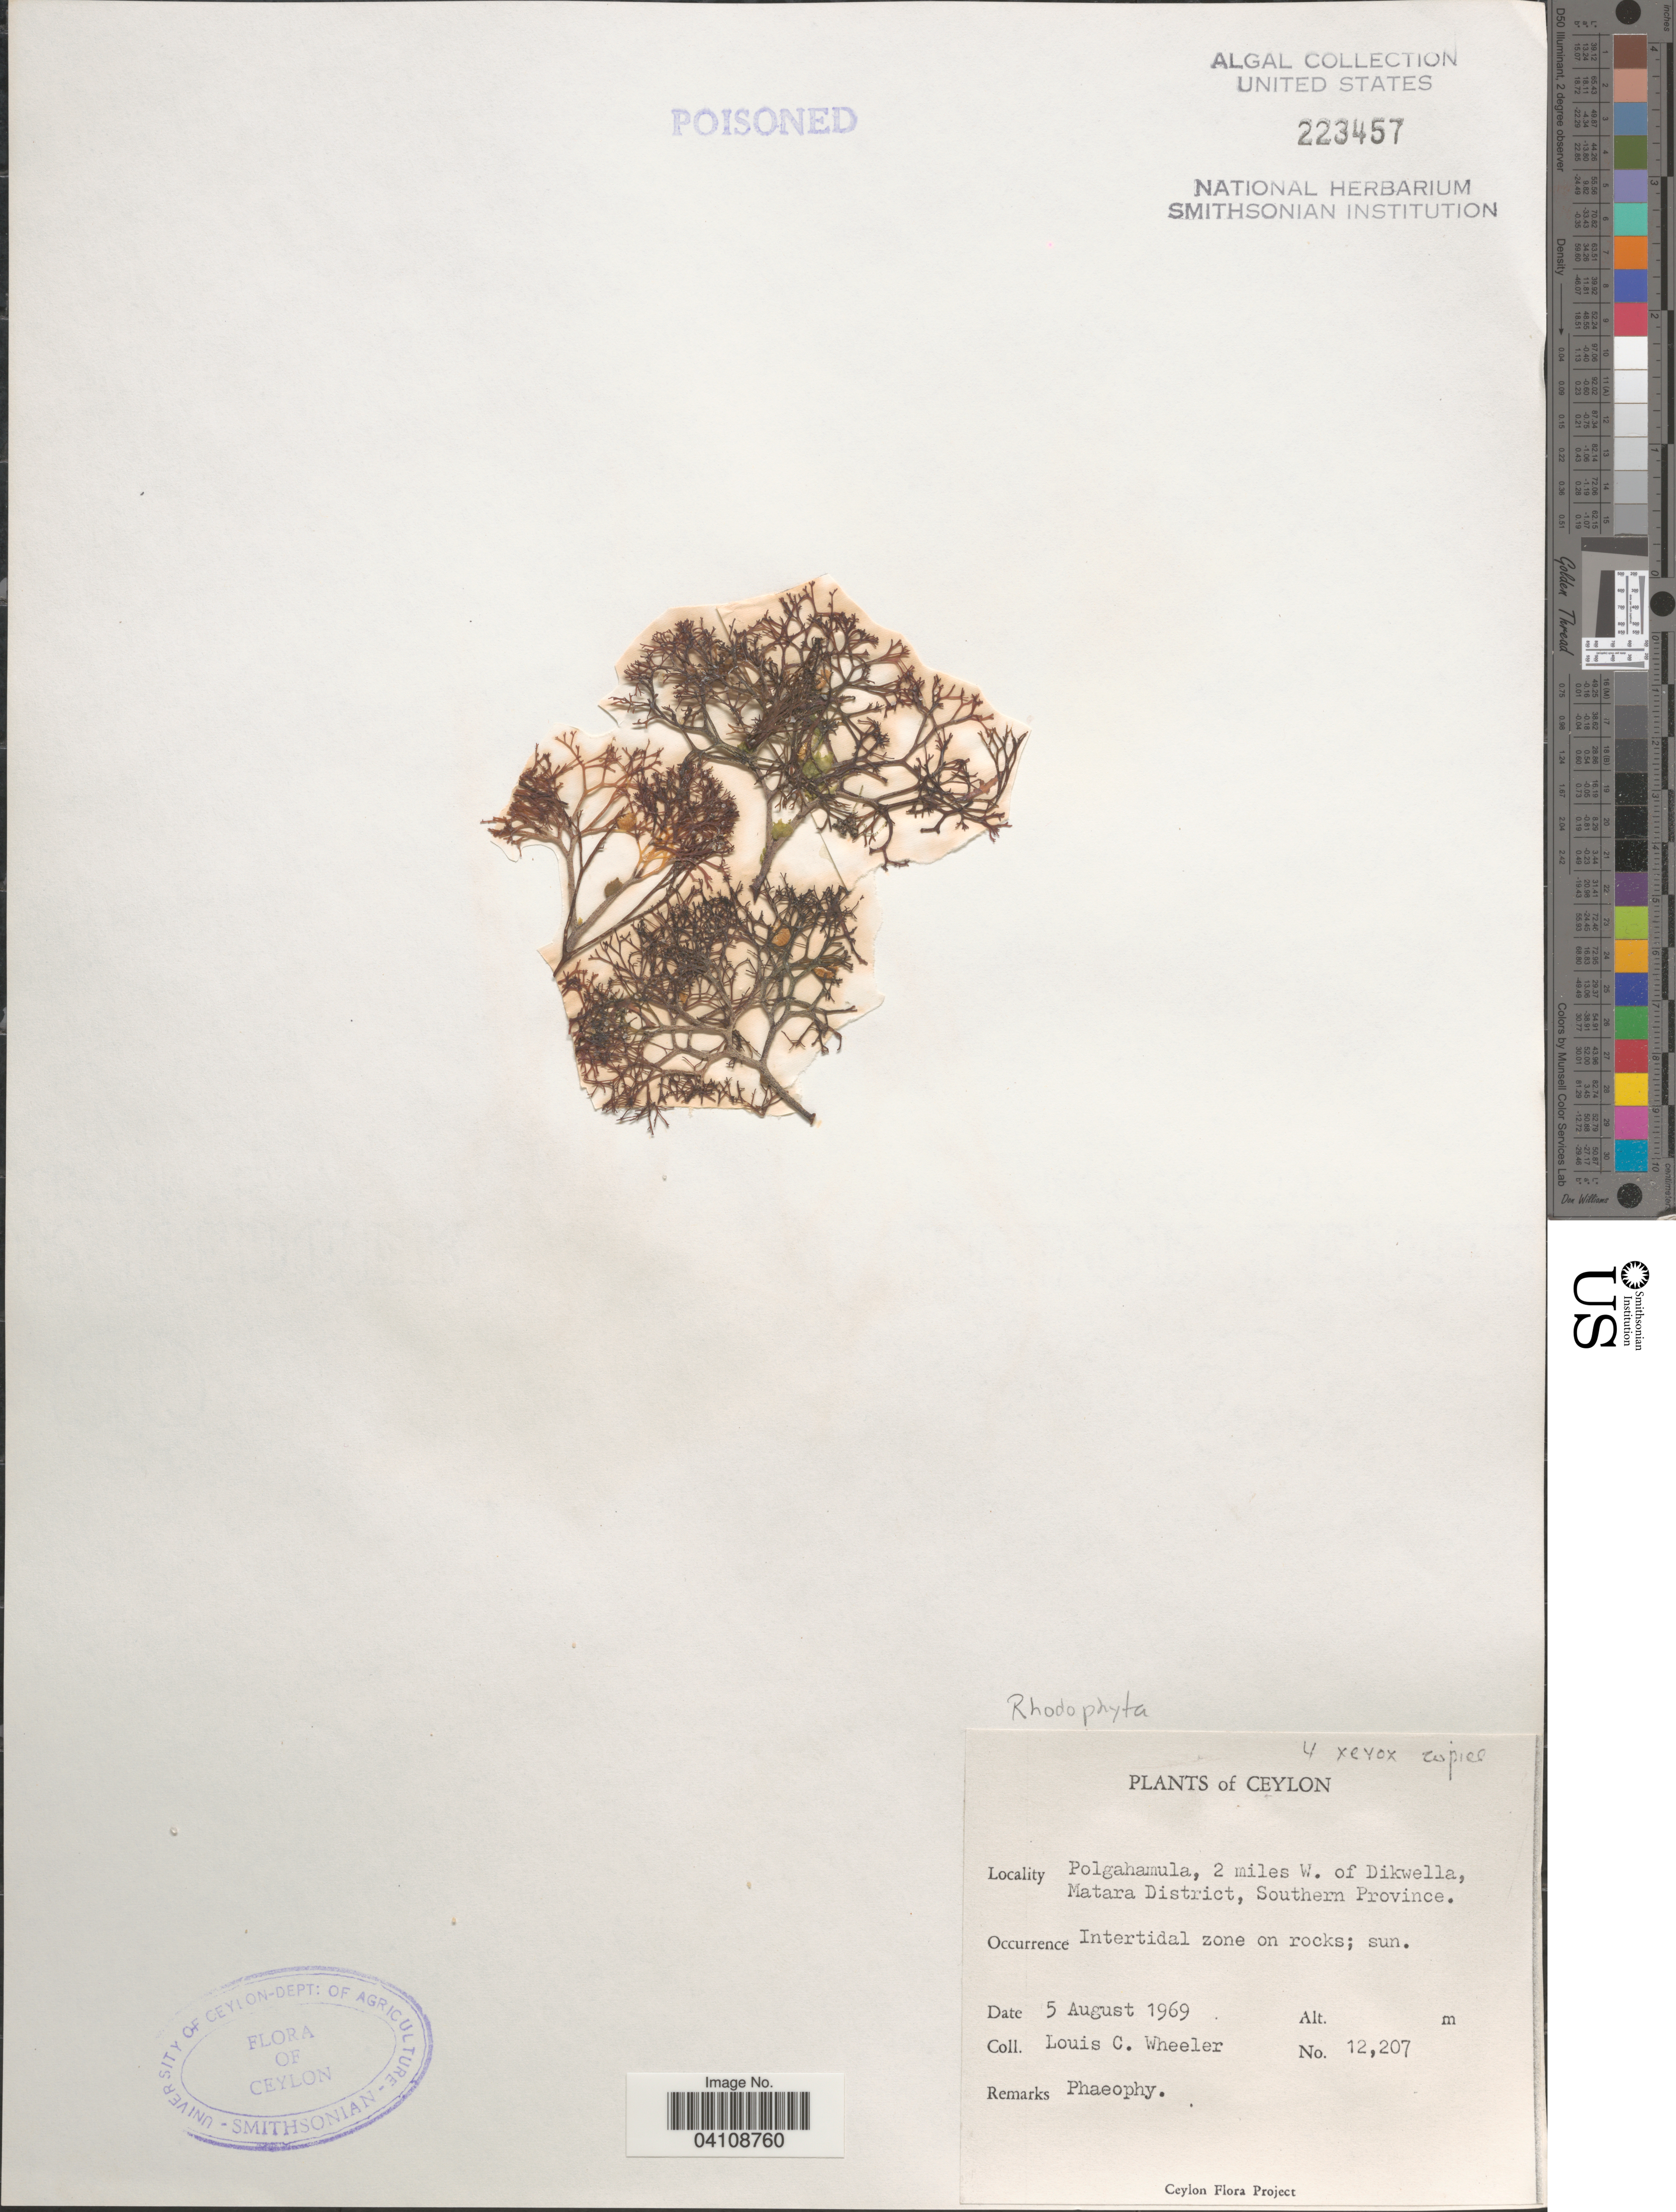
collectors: L. C. Wheeler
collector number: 12207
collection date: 1969-08-05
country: Sri Lanka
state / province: Southern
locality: Polgahamula, 2 miles W. of Dikwella, Matara District.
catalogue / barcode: US 223457